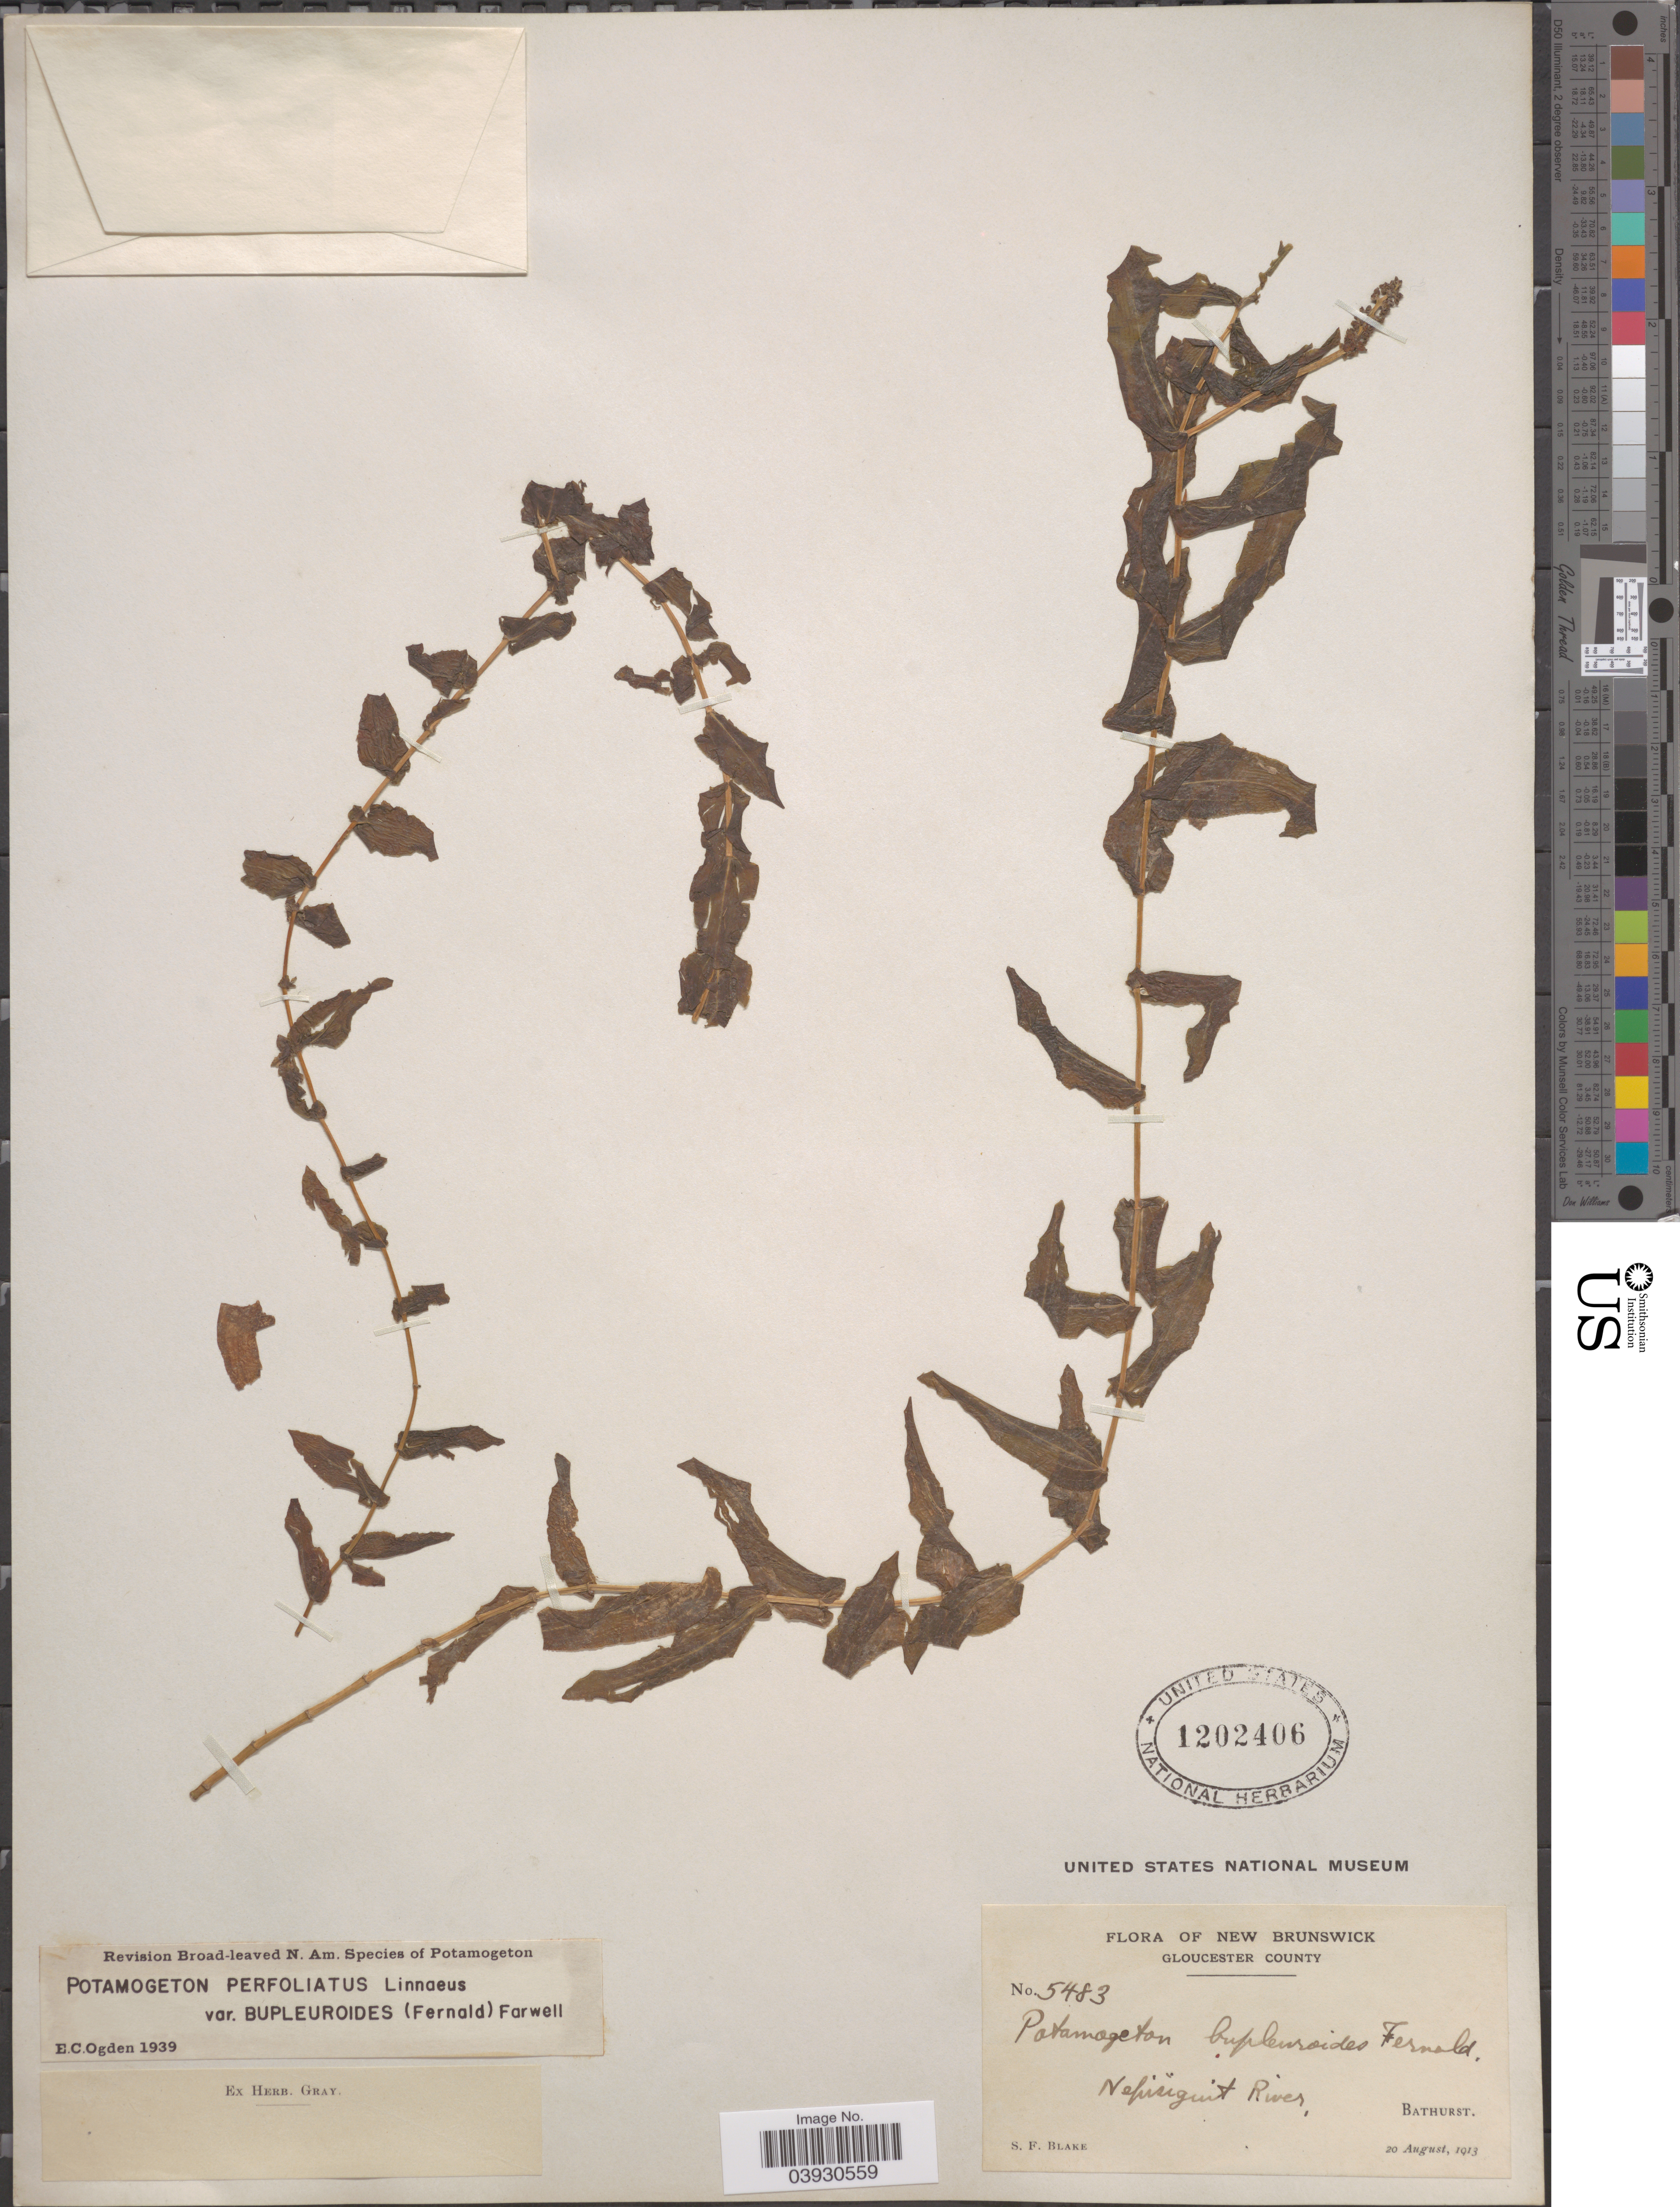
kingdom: Plantae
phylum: Tracheophyta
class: Liliopsida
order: Alismatales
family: Potamogetonaceae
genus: Potamogeton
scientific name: Potamogeton perfoliatus var. bupleuroides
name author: (Fernald) Farw.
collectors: S. Blake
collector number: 5483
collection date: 1913-08-20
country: Canada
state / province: New Brunswick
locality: Gloucester County. Nepisiguit River. Bathurst.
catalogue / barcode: US 1202406